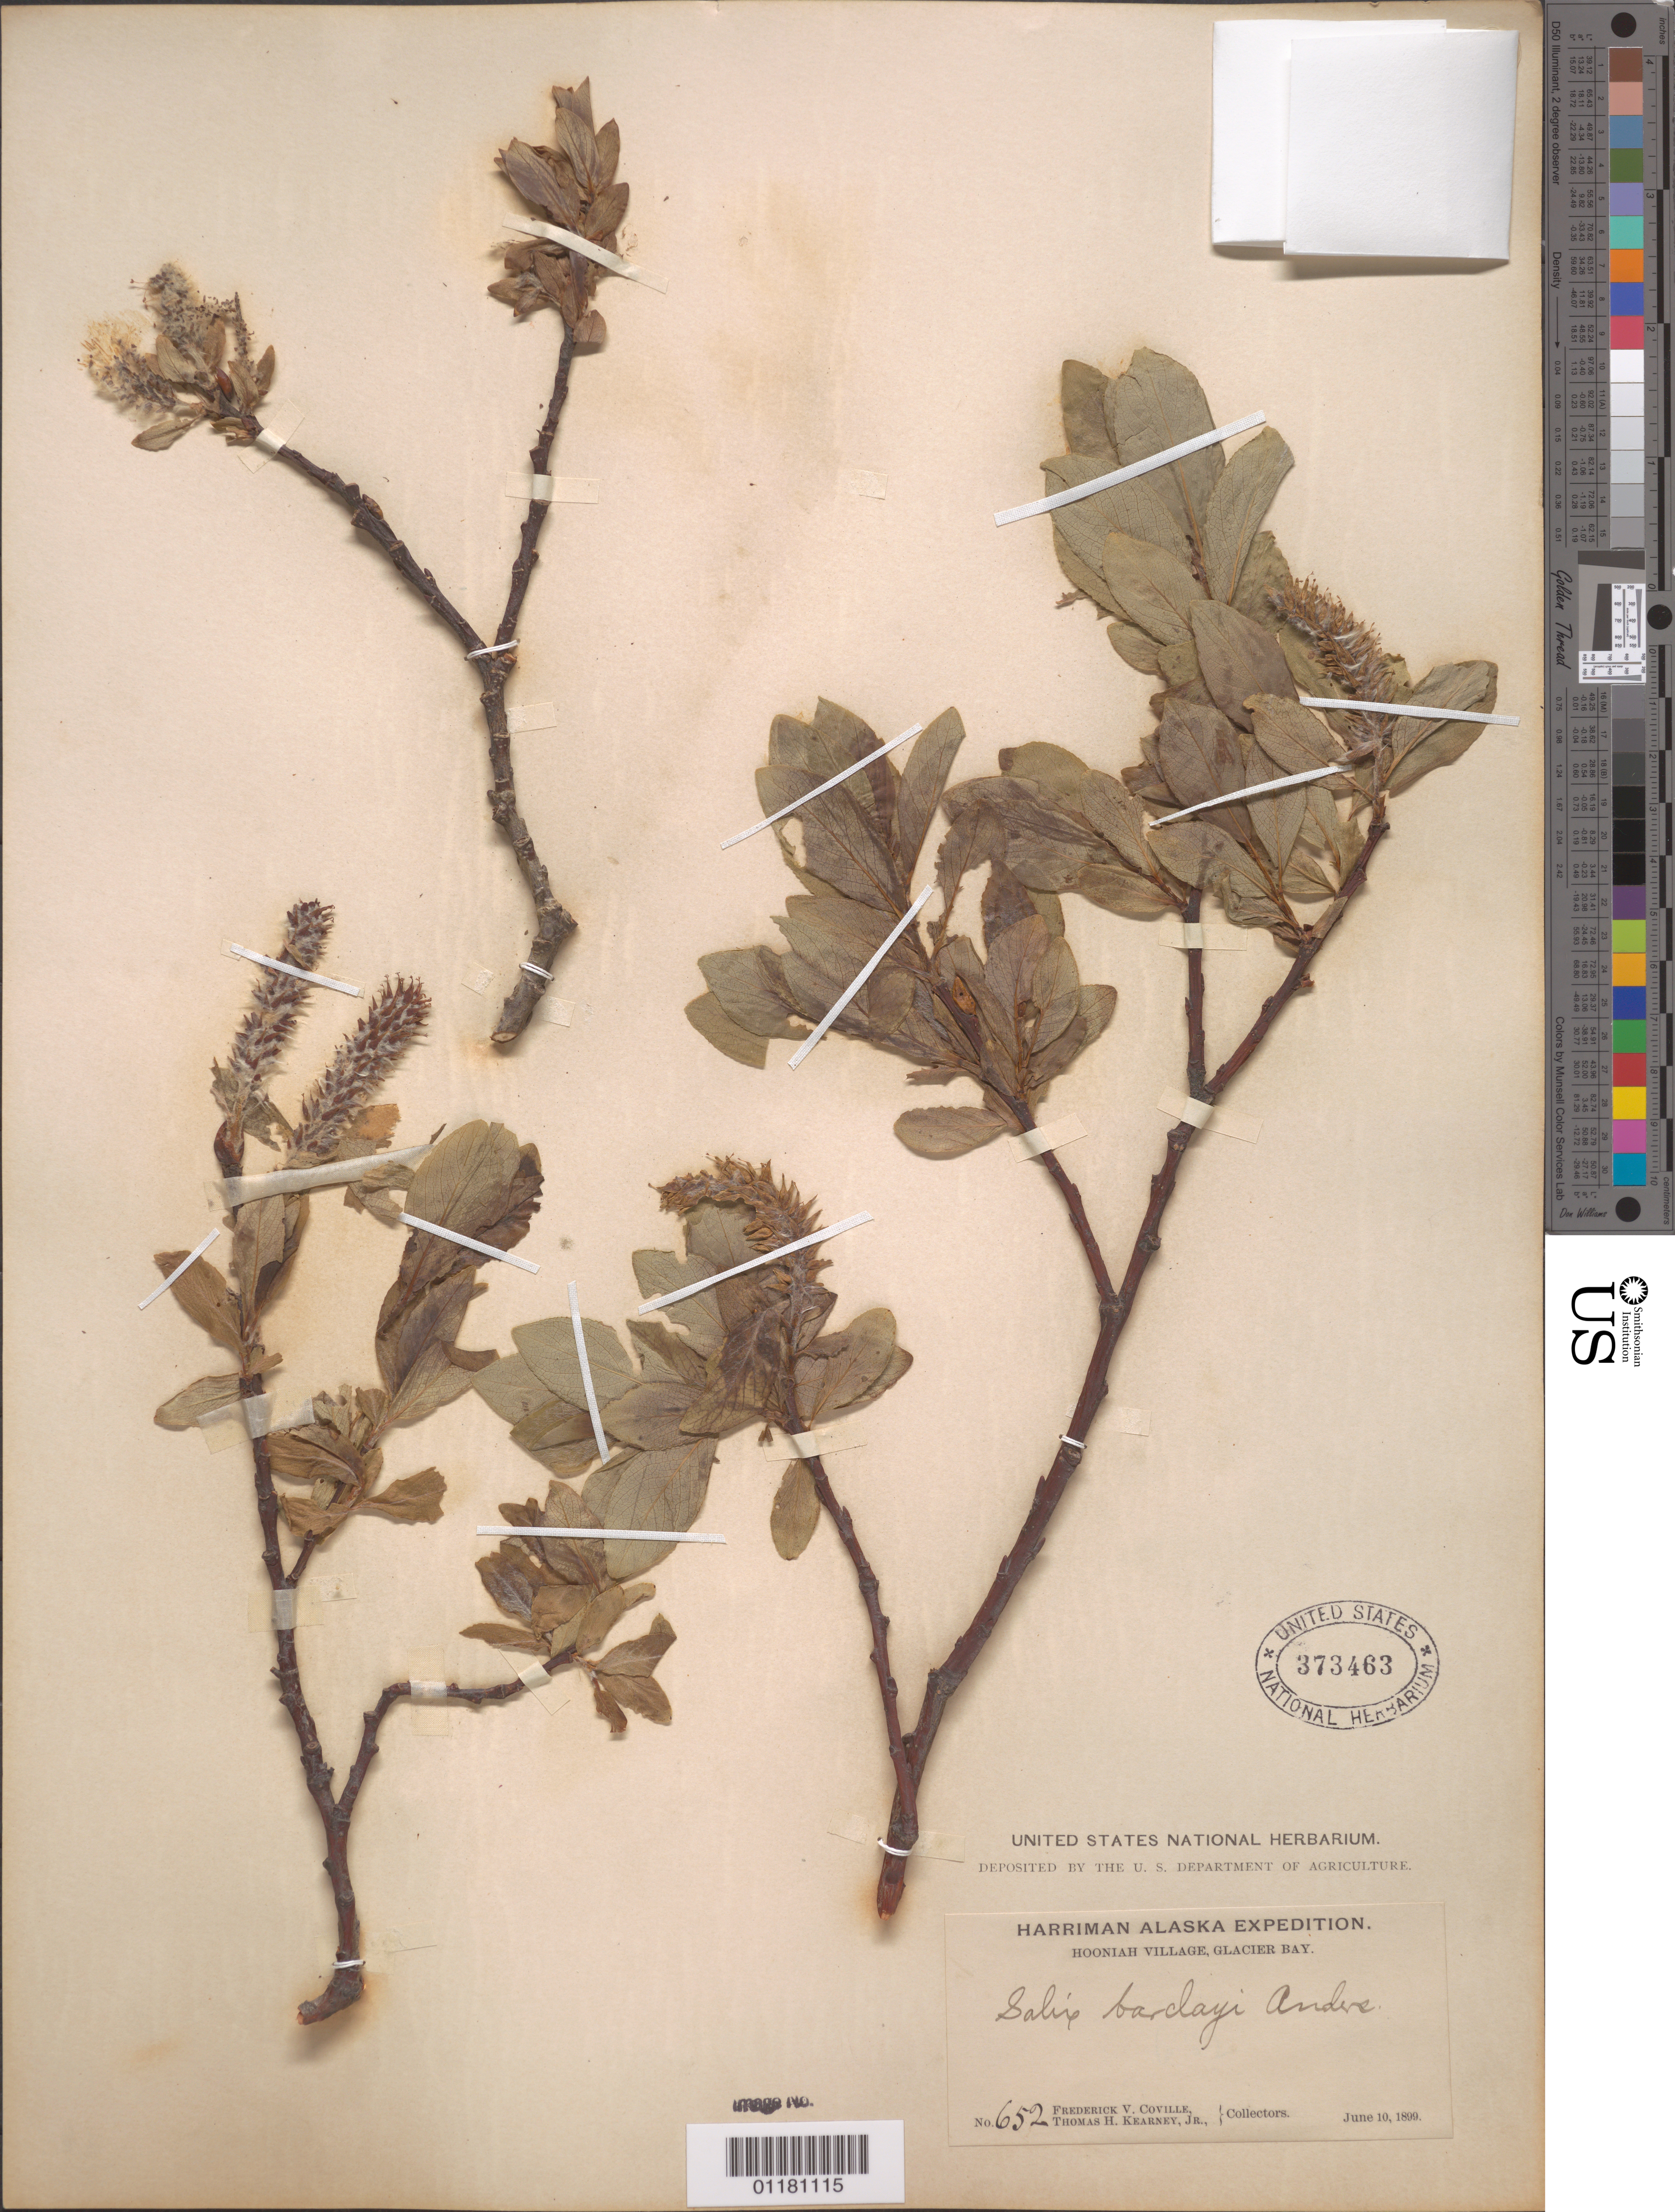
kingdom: Plantae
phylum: Tracheophyta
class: Magnoliopsida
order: Malpighiales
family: Salicaceae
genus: Salix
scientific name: Salix barclayi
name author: Andersson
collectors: F. V. Coville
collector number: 652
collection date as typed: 10 Jun 1899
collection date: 1899-06-10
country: United States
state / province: Alaska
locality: Hooniah Village, Glacier Bay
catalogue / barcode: US 373463